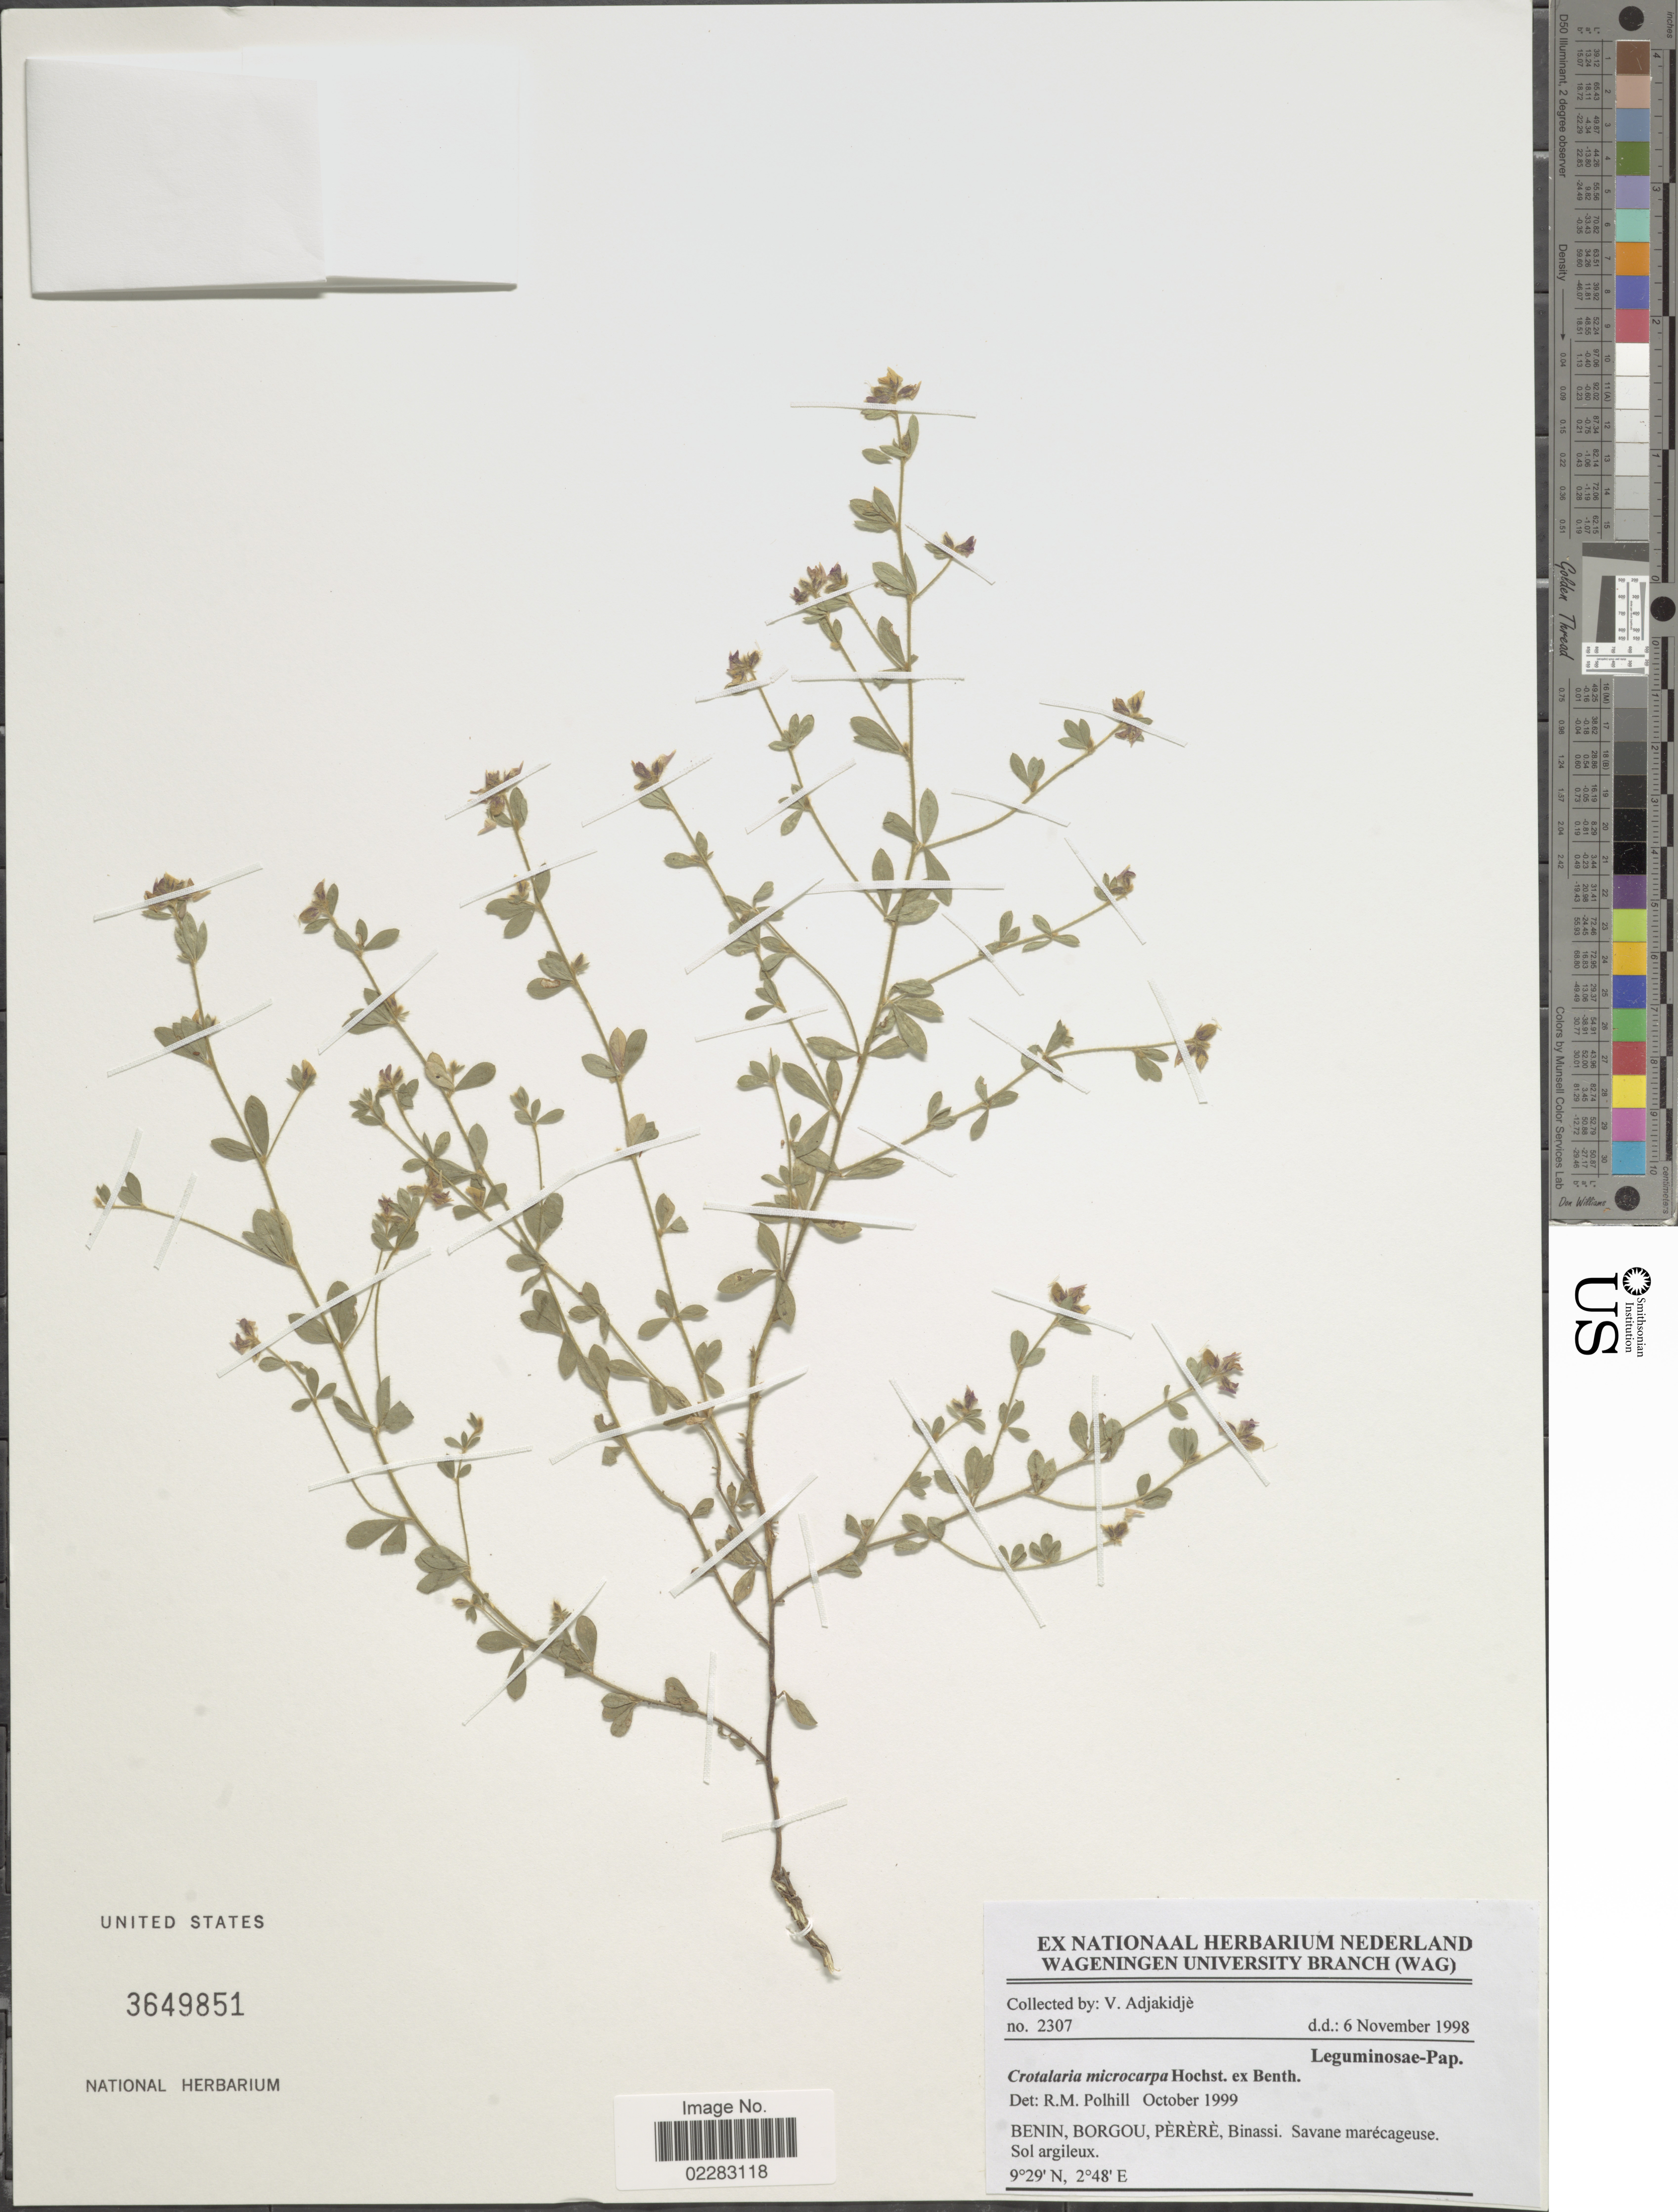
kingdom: Plantae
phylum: Tracheophyta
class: Magnoliopsida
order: Fabales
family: Fabaceae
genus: Crotalaria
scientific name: Crotalaria microcarpa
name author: Benth.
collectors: V. Adjakidjè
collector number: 2307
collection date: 1998-11-06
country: Benin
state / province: Borgou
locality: Perere, Binassi.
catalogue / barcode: US 3649851